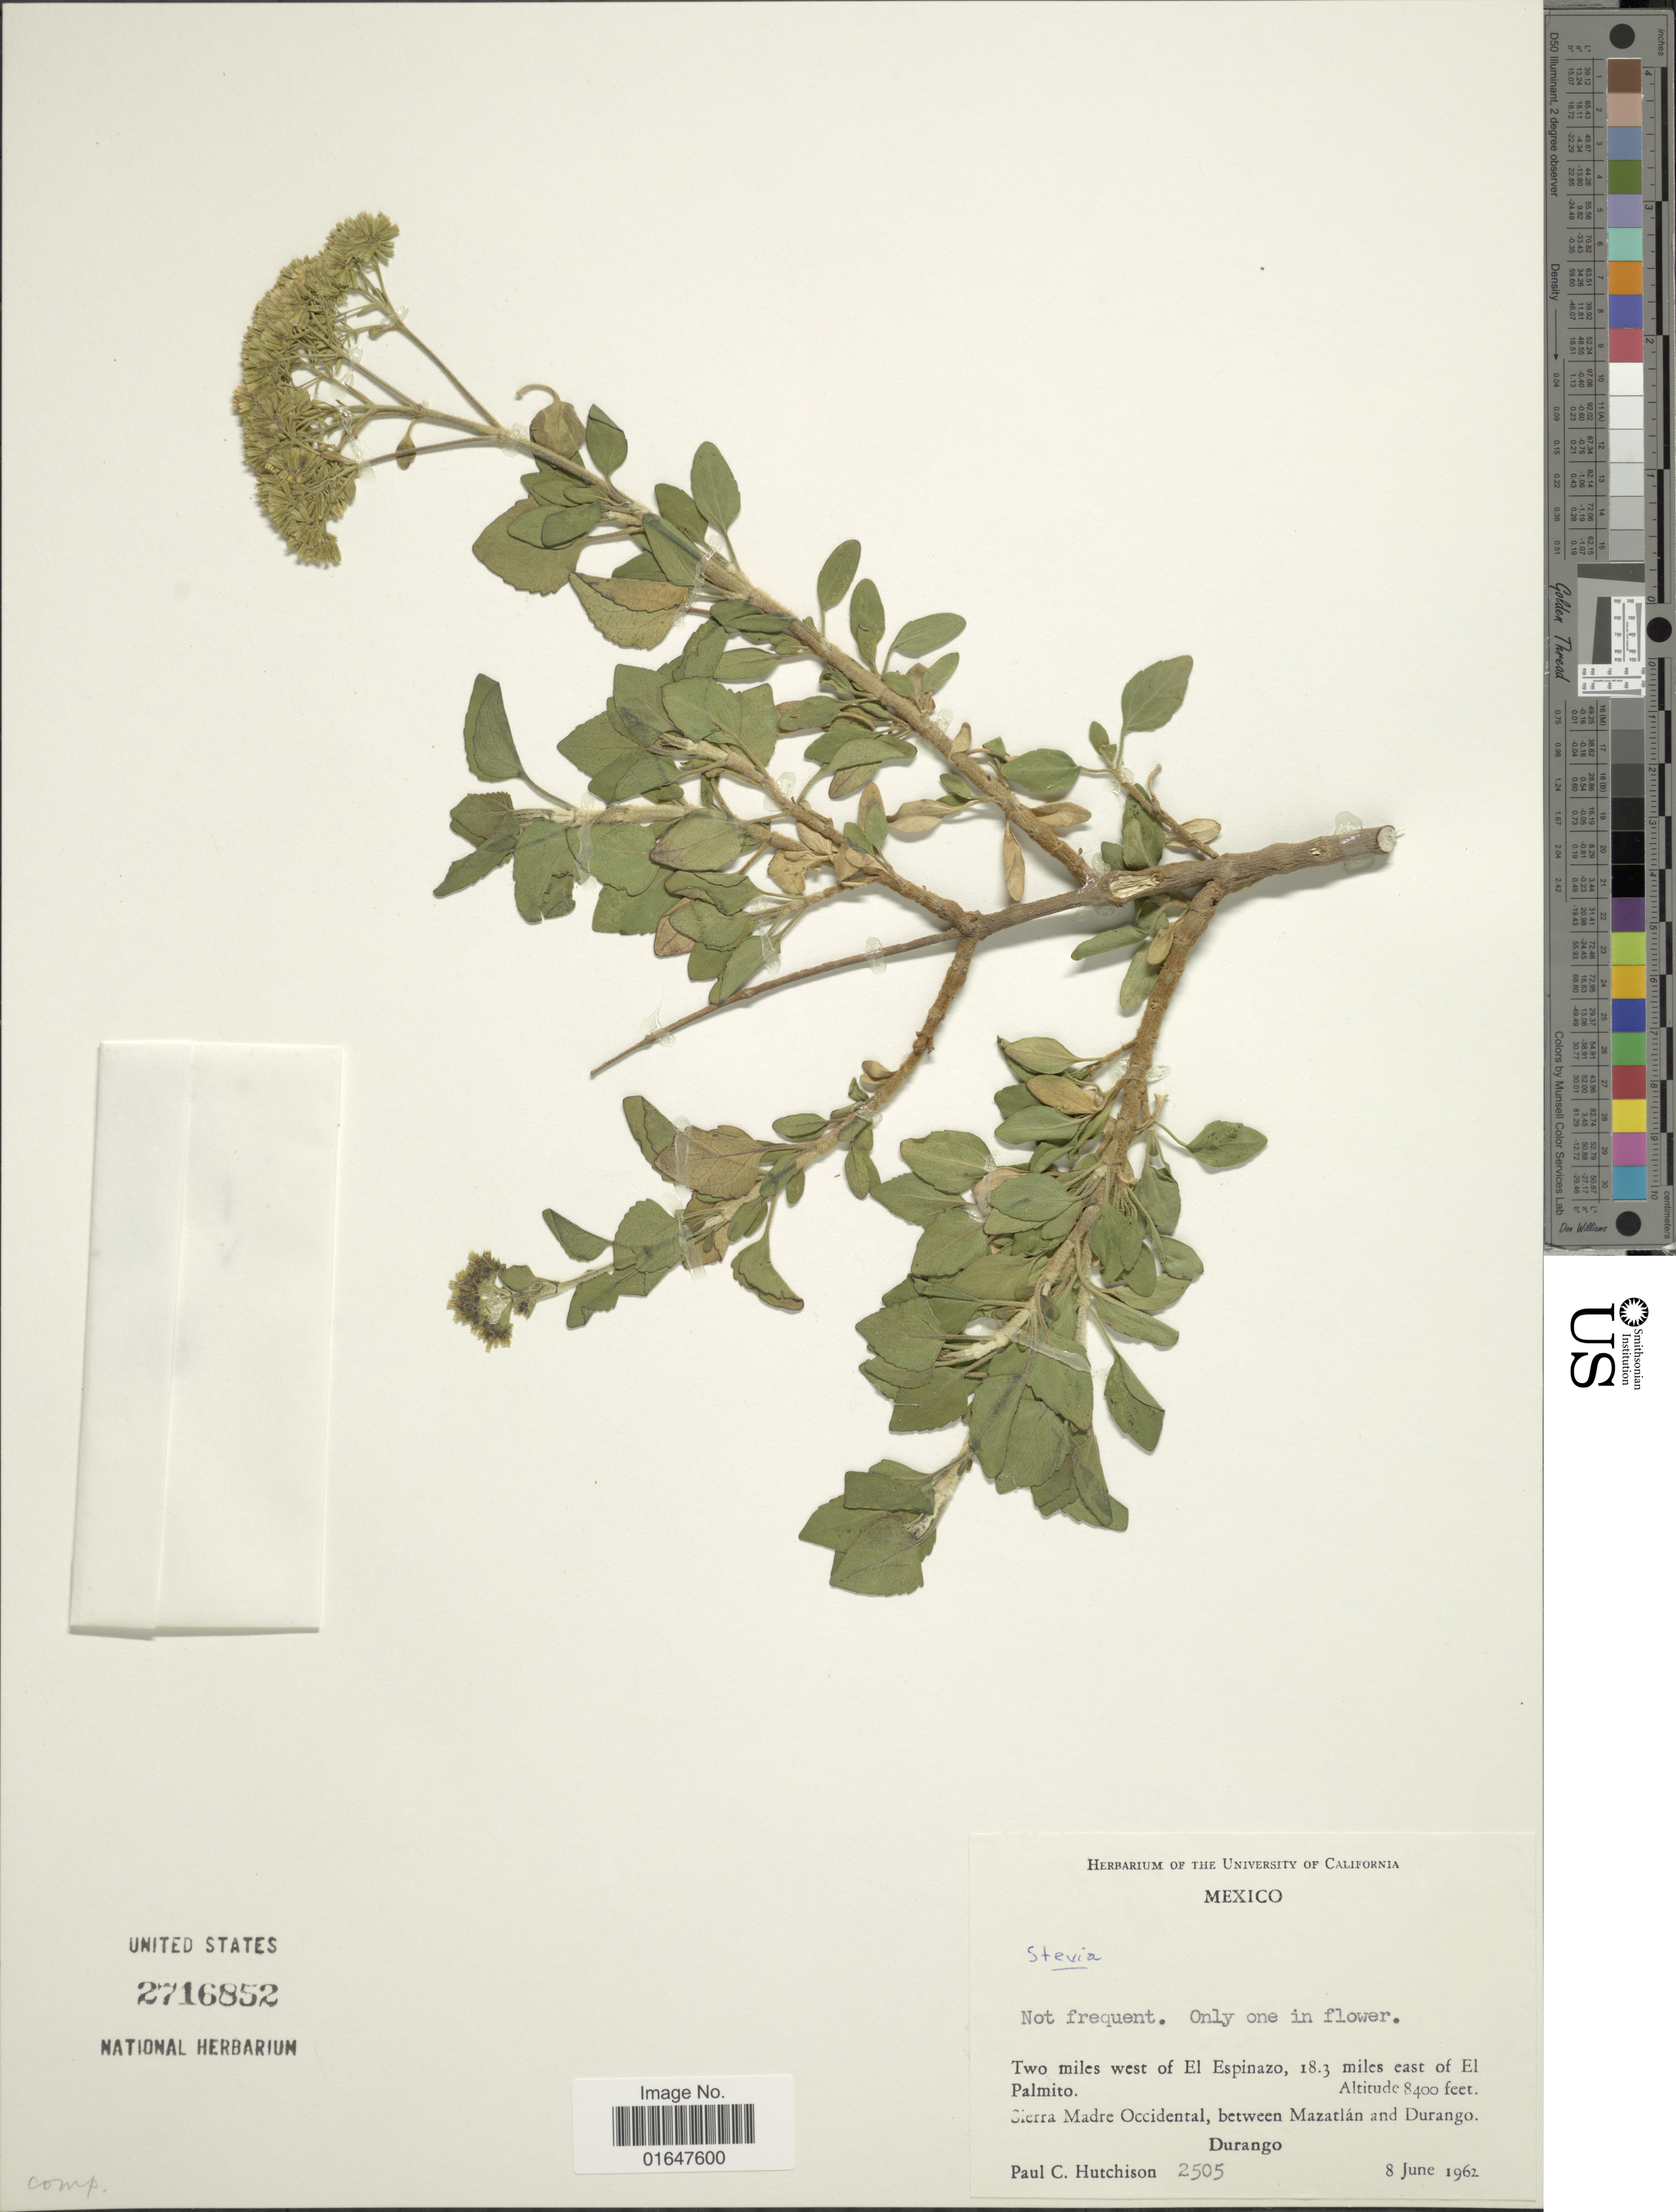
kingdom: Plantae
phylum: Tracheophyta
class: Magnoliopsida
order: Asterales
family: Asteraceae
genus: Stevia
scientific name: Stevia sp.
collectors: P. C. Hutchison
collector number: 2505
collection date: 1962-06-08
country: Mexico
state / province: Durango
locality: Two miles west of El Espinazo, 18.3 miles east of El Palmito, Sierra Madre Occidental, between Mazatlan and Durango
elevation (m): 2560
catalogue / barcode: US 2716852